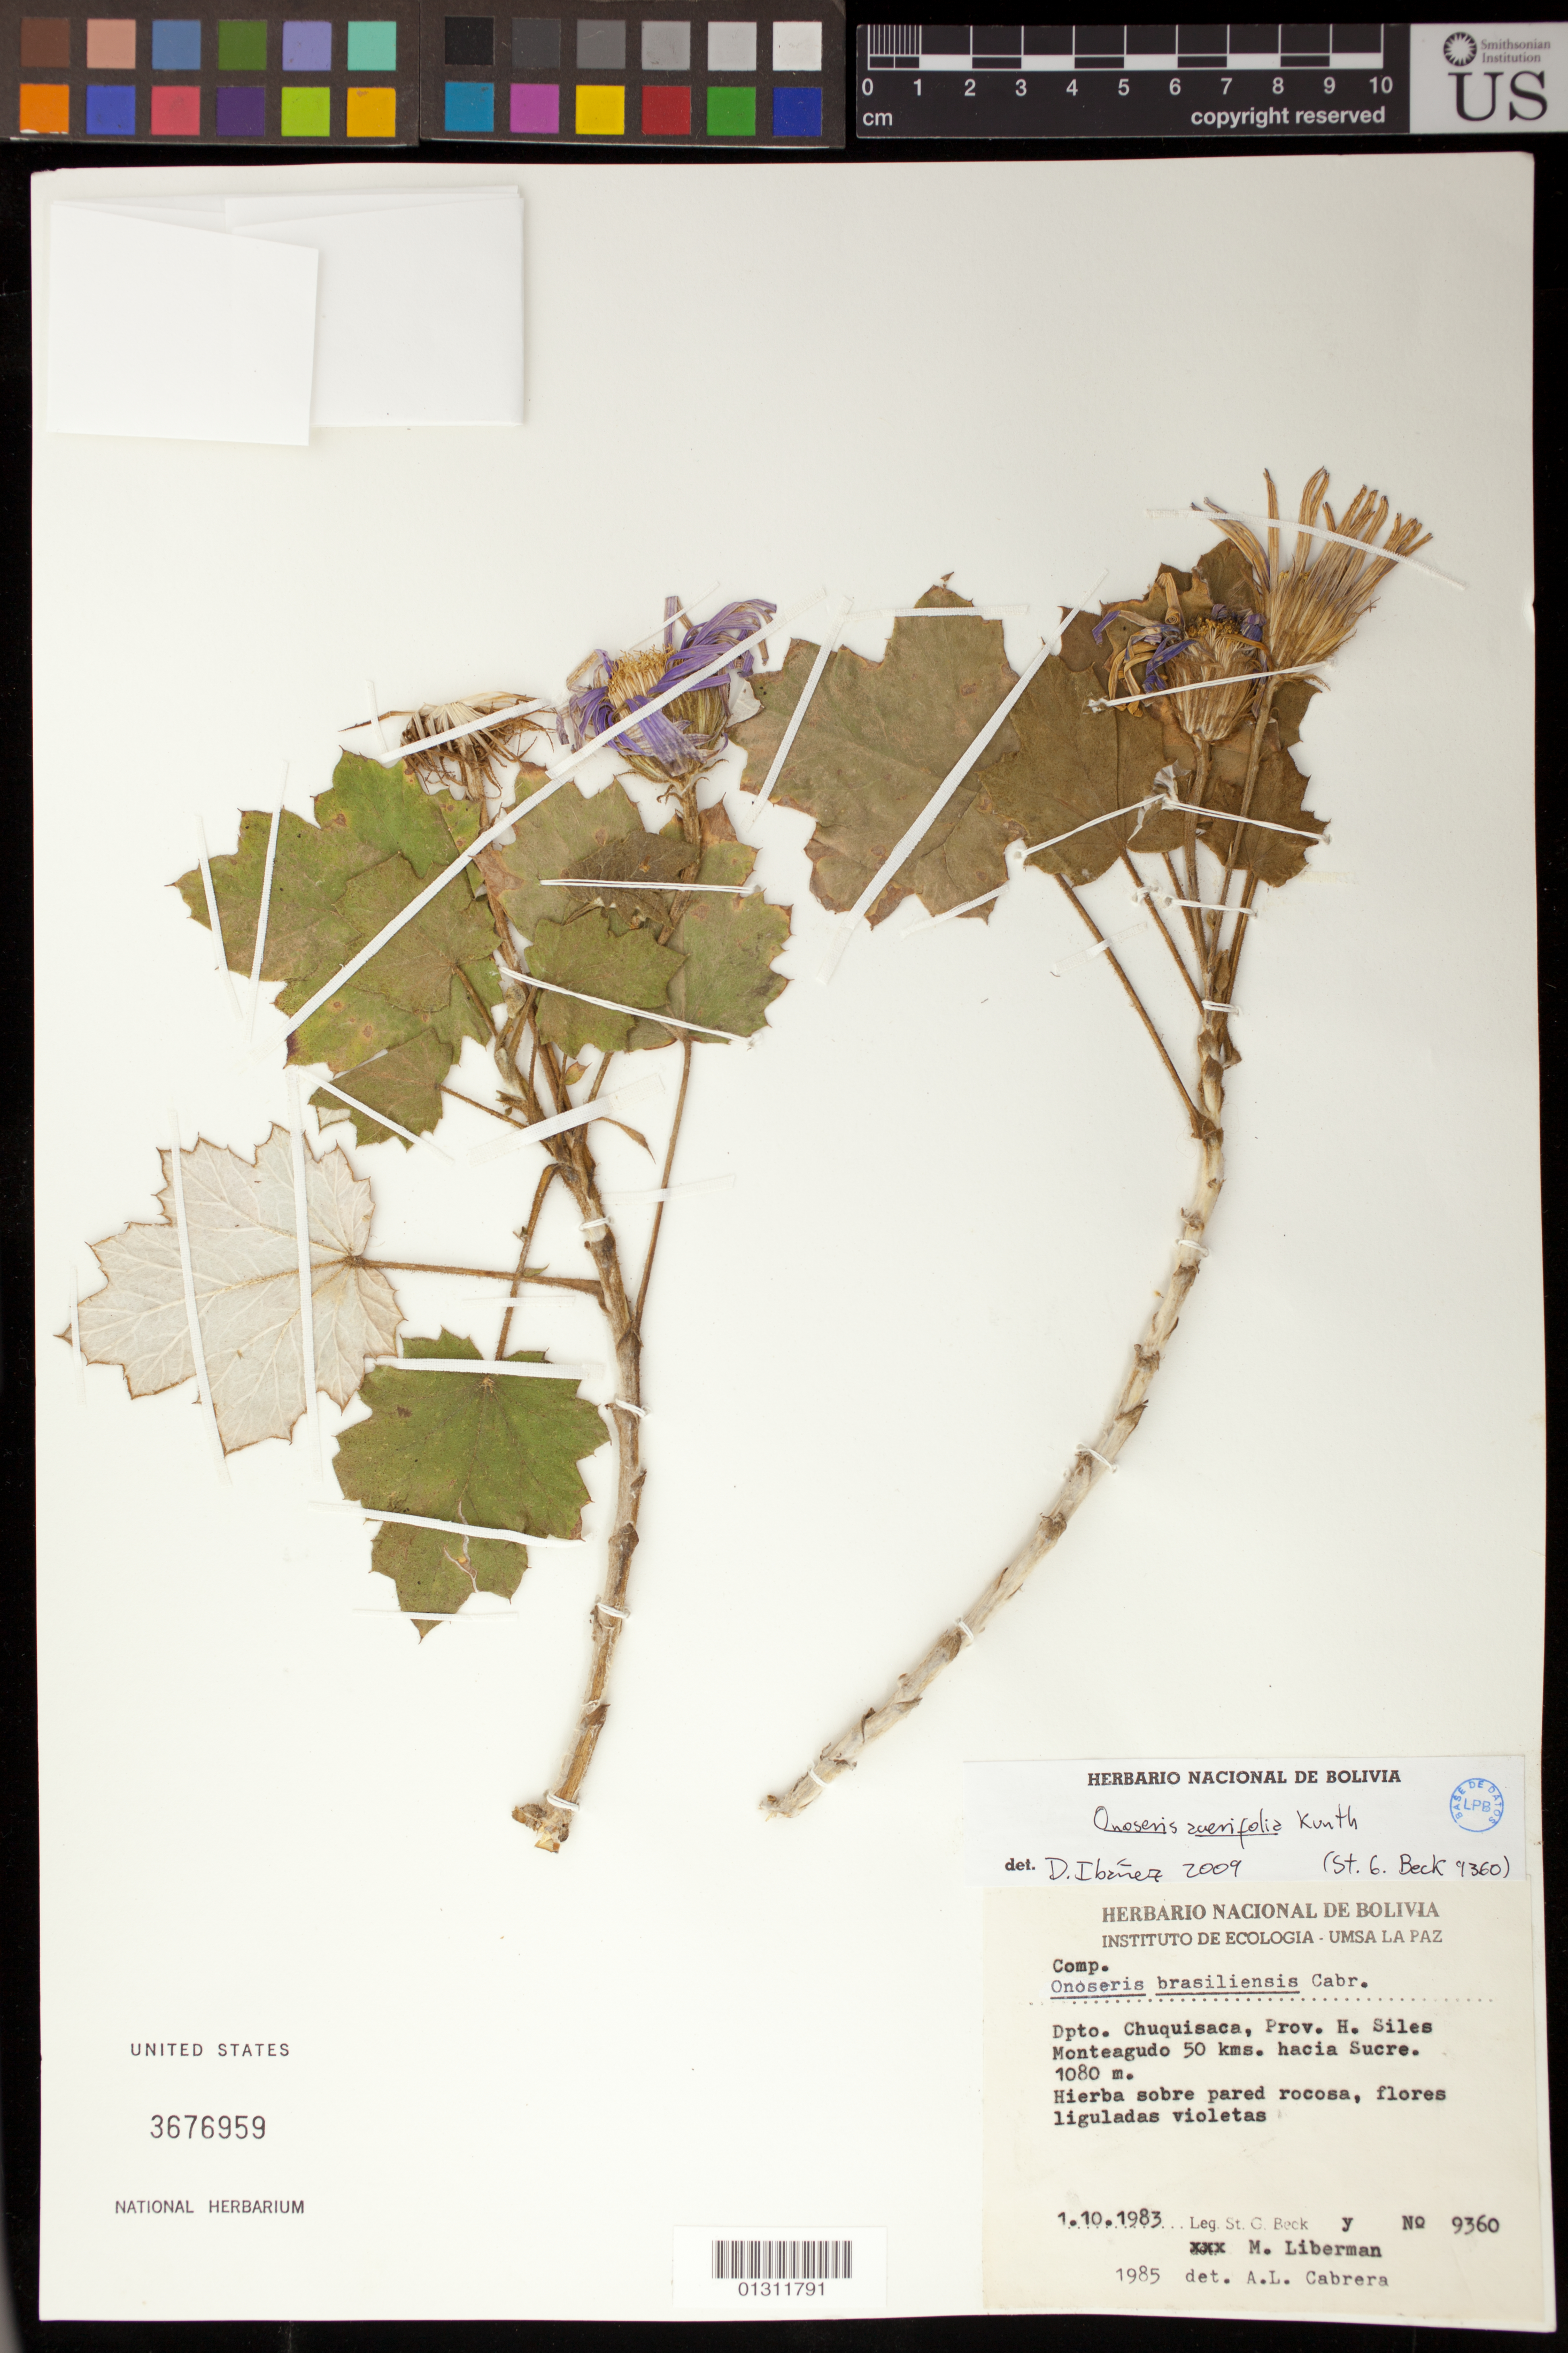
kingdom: Plantae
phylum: Tracheophyta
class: Magnoliopsida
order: Asterales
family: Asteraceae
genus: Onoseris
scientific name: Onoseris acerifolia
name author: Kunth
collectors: S. G. Beck & M. Liberman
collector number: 9360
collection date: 1983-10-01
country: Bolivia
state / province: Chuquisaca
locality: Prov. H. Siles Monteagudo 50 km hacia Sucre.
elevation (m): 1080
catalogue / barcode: US 3676959